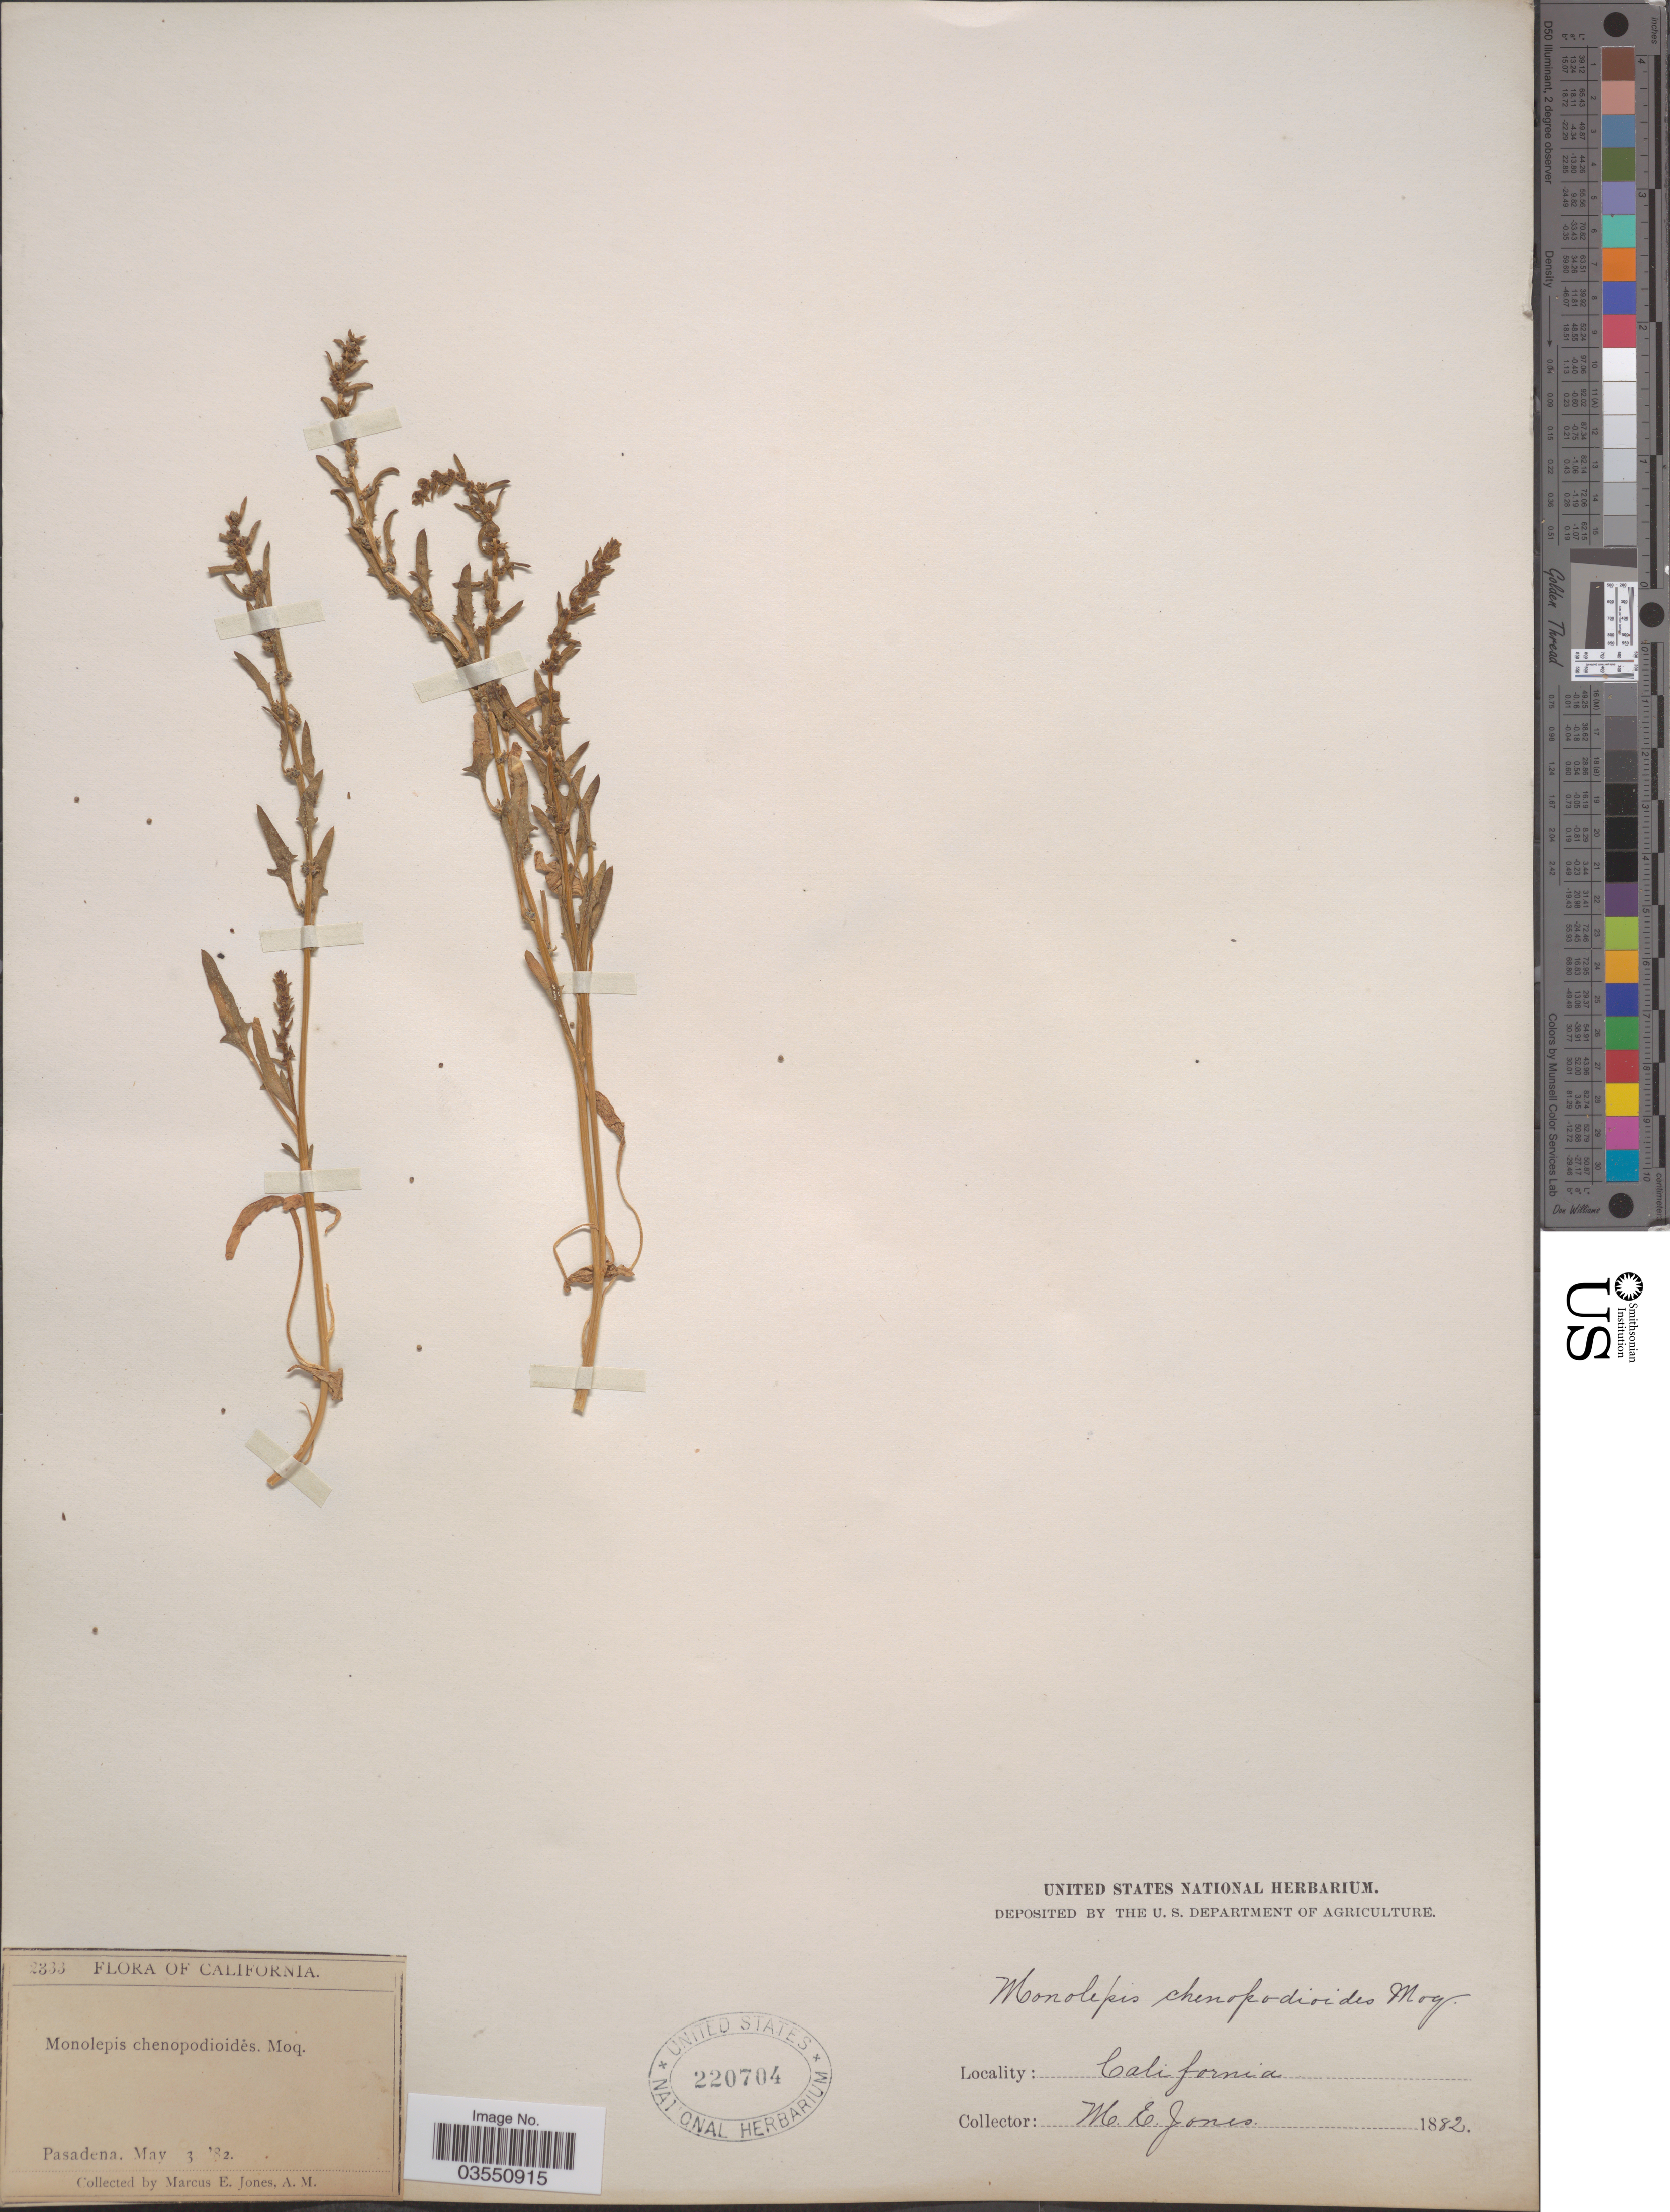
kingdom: Plantae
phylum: Tracheophyta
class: Magnoliopsida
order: Caryophyllales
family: Amaranthaceae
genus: Blitum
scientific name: Blitum nuttallianum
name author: Schult.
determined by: U.S. National Herbarium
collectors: M. E. Jones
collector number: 2333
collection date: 1882-05-03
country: United States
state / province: California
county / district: Los Angeles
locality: Pasadena.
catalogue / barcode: US 220704